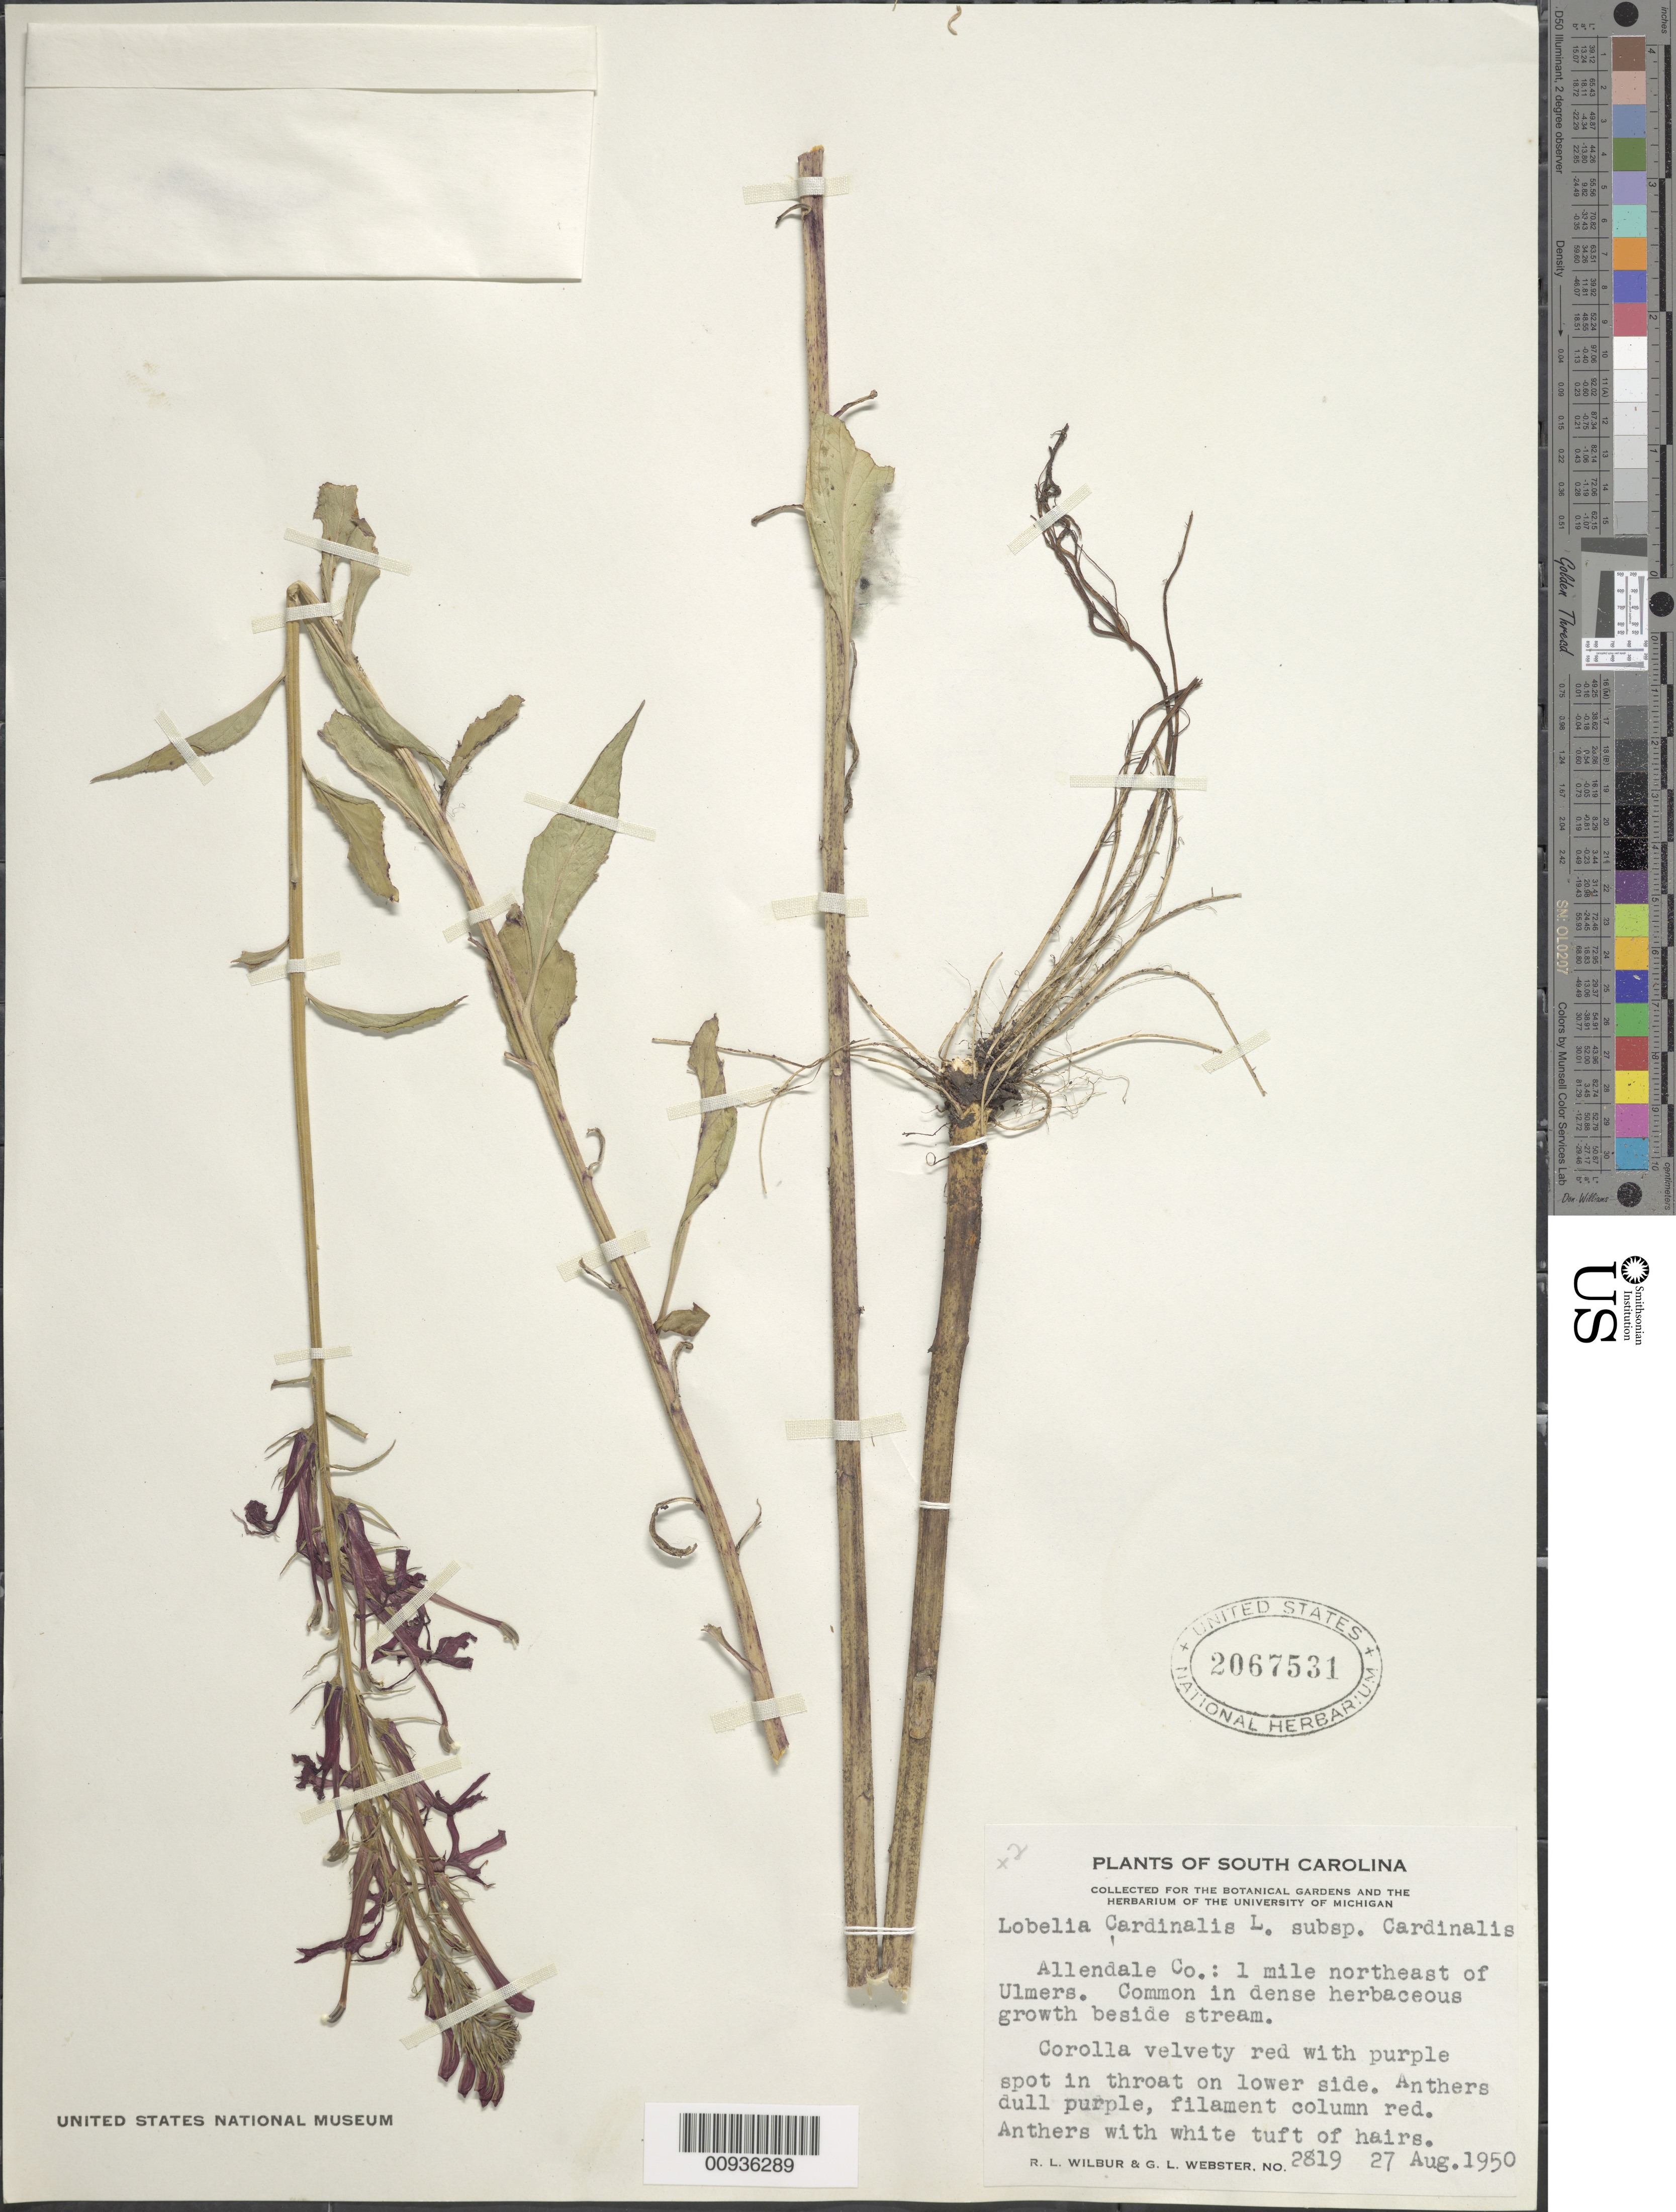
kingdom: Plantae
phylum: Tracheophyta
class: Magnoliopsida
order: Asterales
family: Campanulaceae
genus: Lobelia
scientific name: Lobelia cardinalis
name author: L.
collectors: R. L. Wilbur & G. L. Webster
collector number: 2819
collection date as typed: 27 Aug 1950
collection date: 1950-08-27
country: United States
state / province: South Carolina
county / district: Allendale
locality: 1 mile northeast of Ulmers.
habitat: Common in dense herbaceous growth beside stream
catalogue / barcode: US 2067531